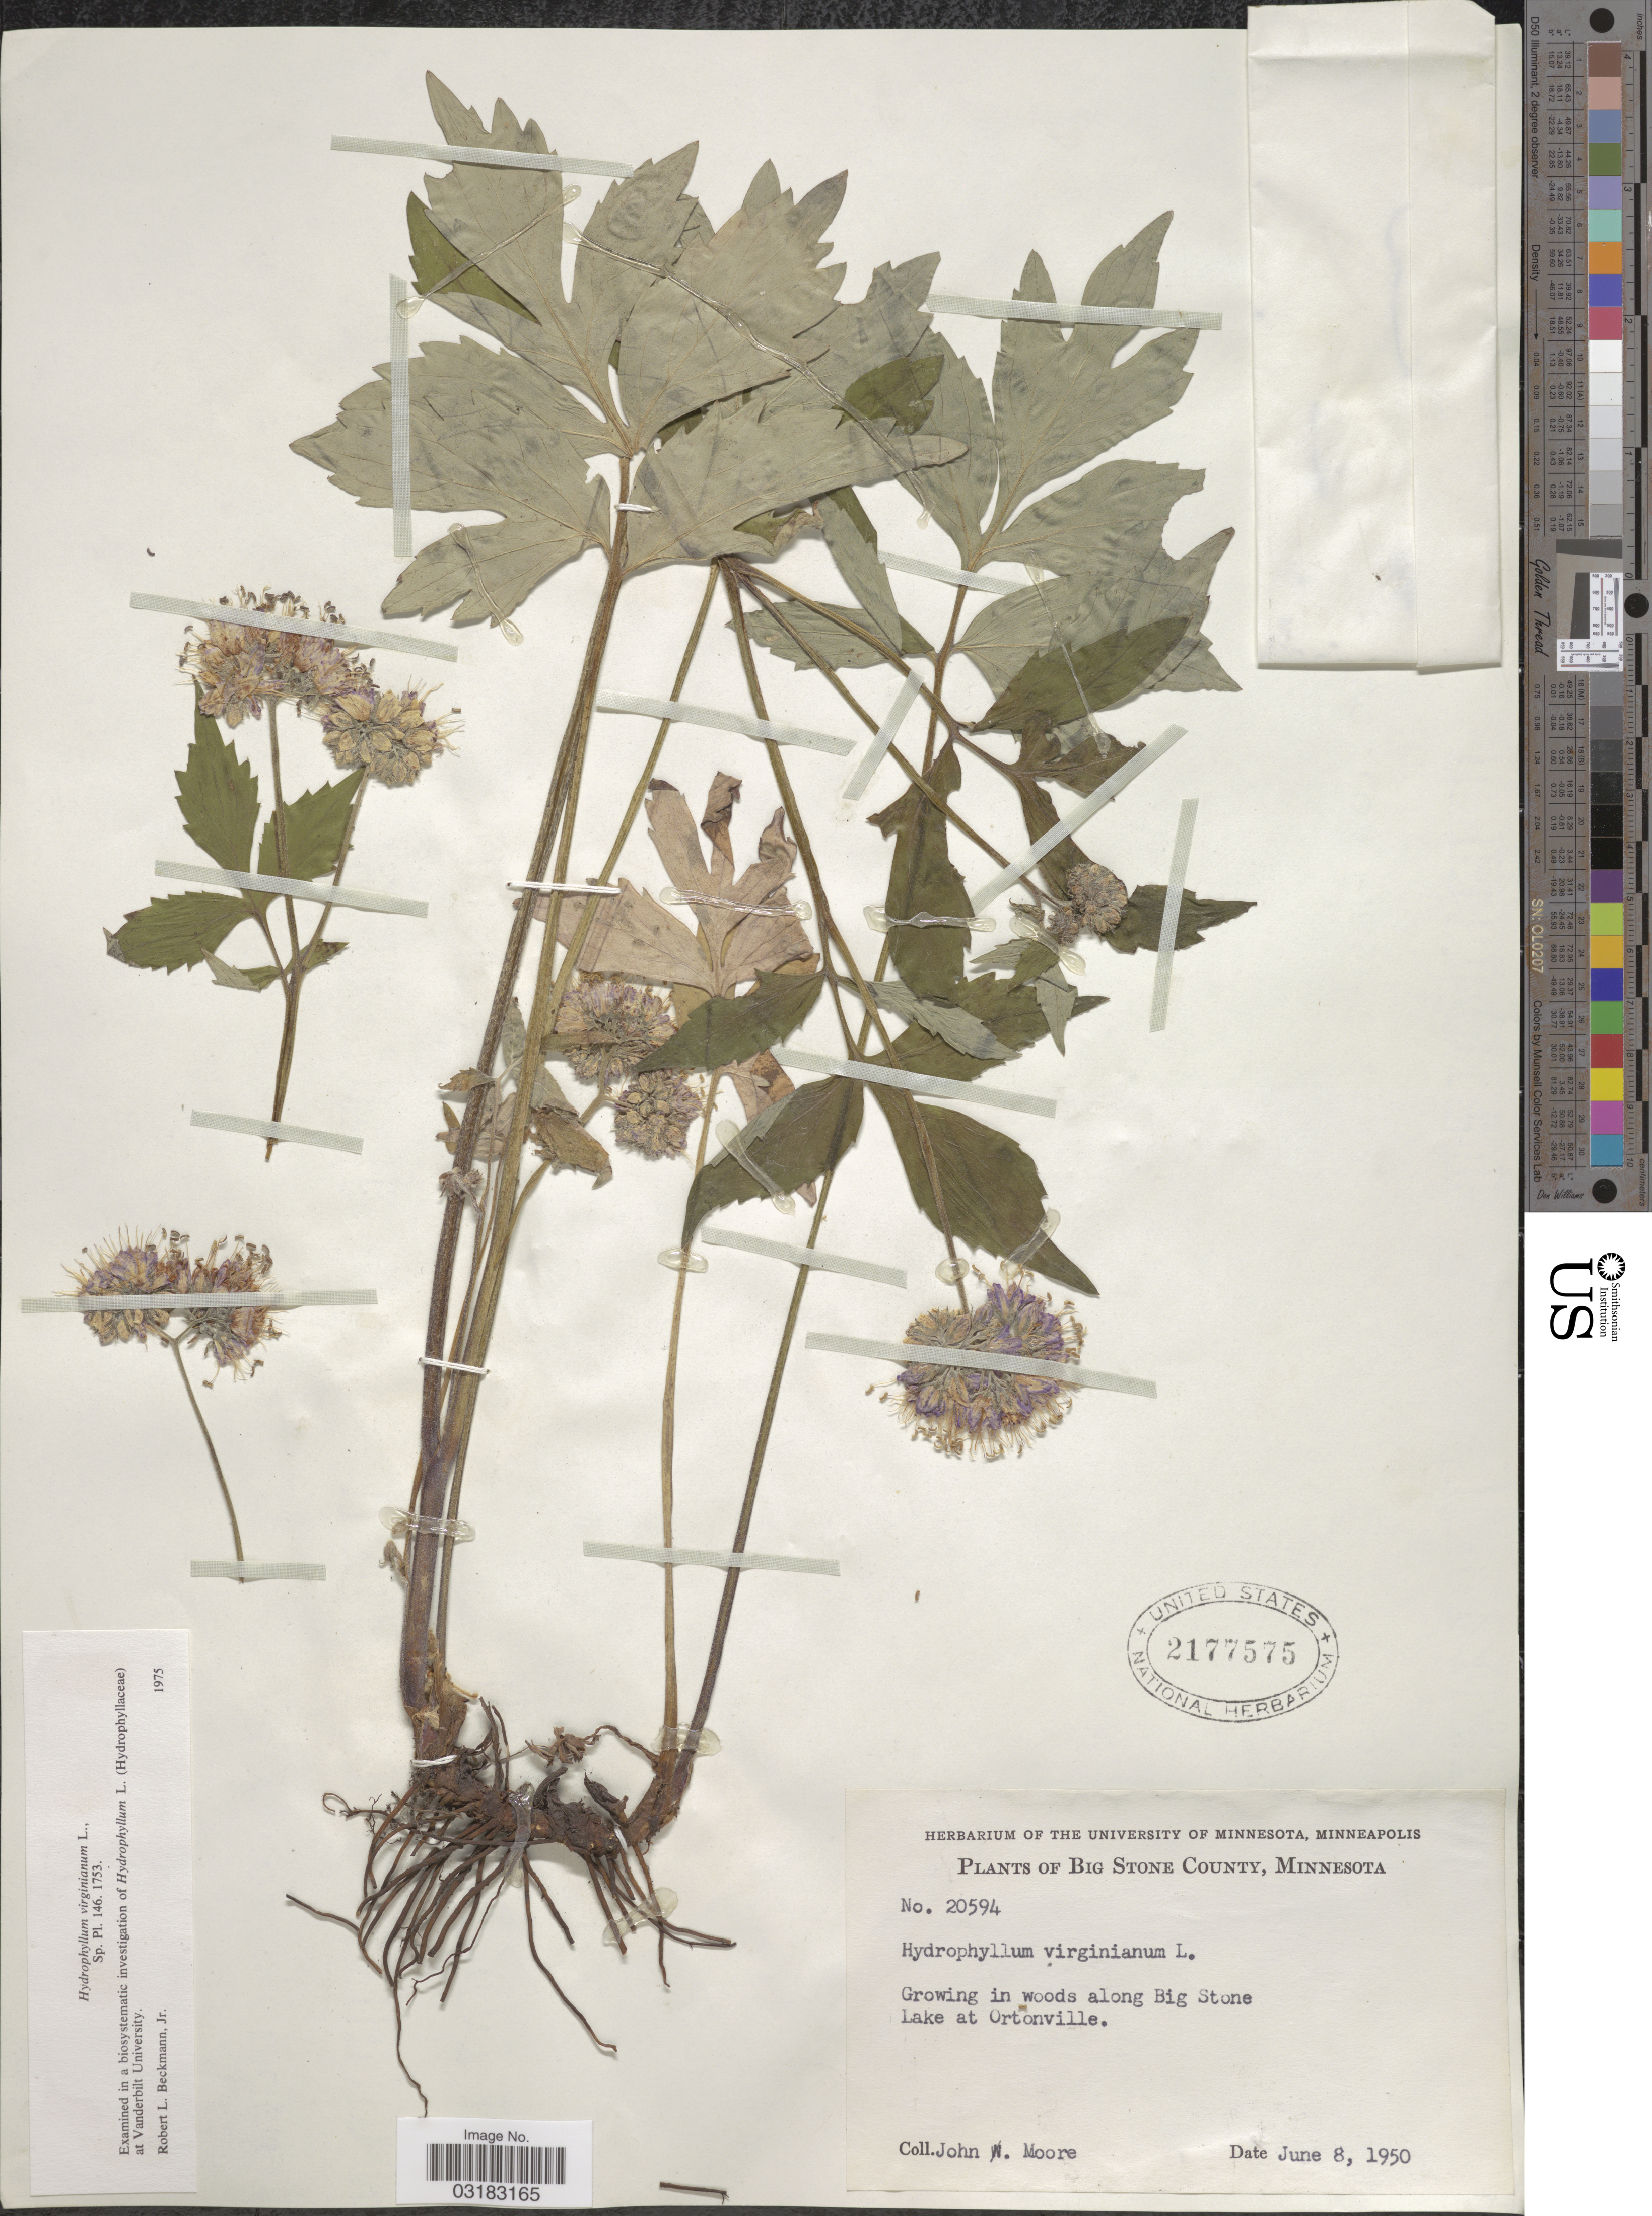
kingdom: Plantae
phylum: Tracheophyta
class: Magnoliopsida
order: Boraginales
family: Hydrophyllaceae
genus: Hydrophyllum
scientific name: Hydrophyllum virginianum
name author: L.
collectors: J. Moore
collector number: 20594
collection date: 1950-06-08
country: United States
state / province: Minnesota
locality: Big Stone County. Growing in woods along Big Stone Lake at Ortonville.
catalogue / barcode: US 2177575